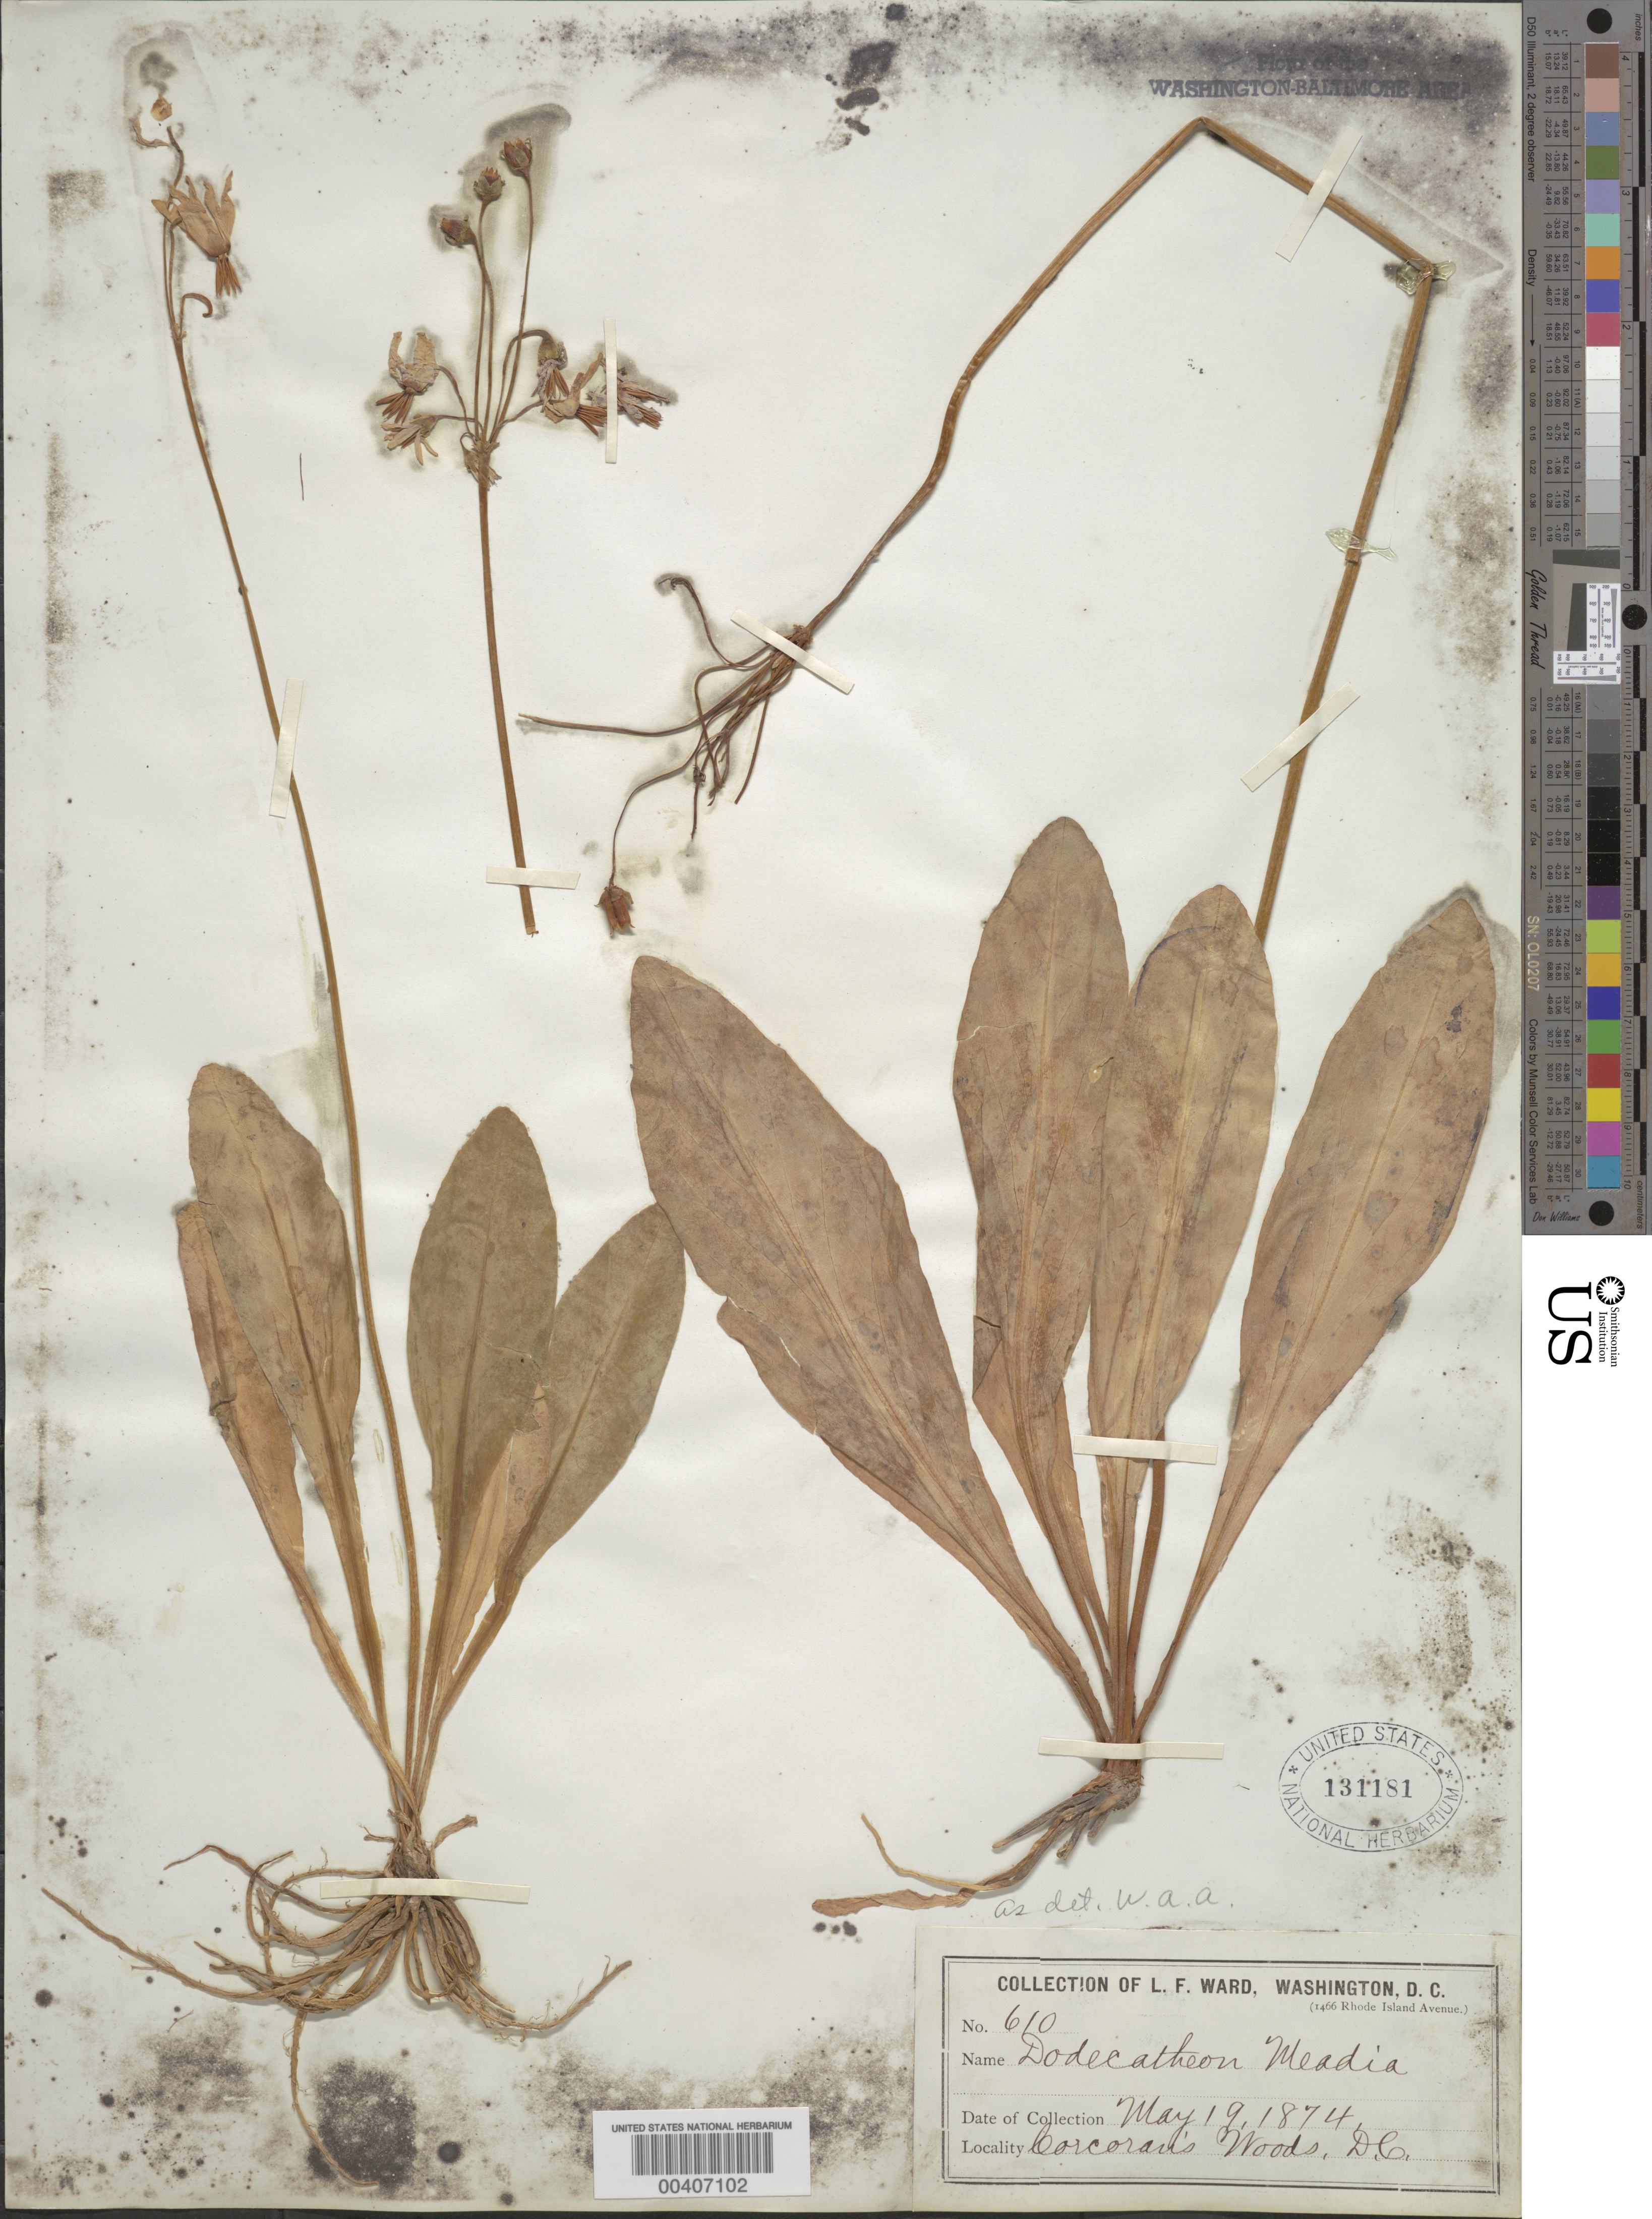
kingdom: Plantae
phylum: Tracheophyta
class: Magnoliopsida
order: Ericales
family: Primulaceae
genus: Primula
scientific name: Primula meadia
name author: (L.) A.R. Mast & Reveal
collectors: L. F. Ward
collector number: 610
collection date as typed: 19 May 1874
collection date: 1874-05-19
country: United States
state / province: District of Columbia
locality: Corcorans Woods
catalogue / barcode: US 131181